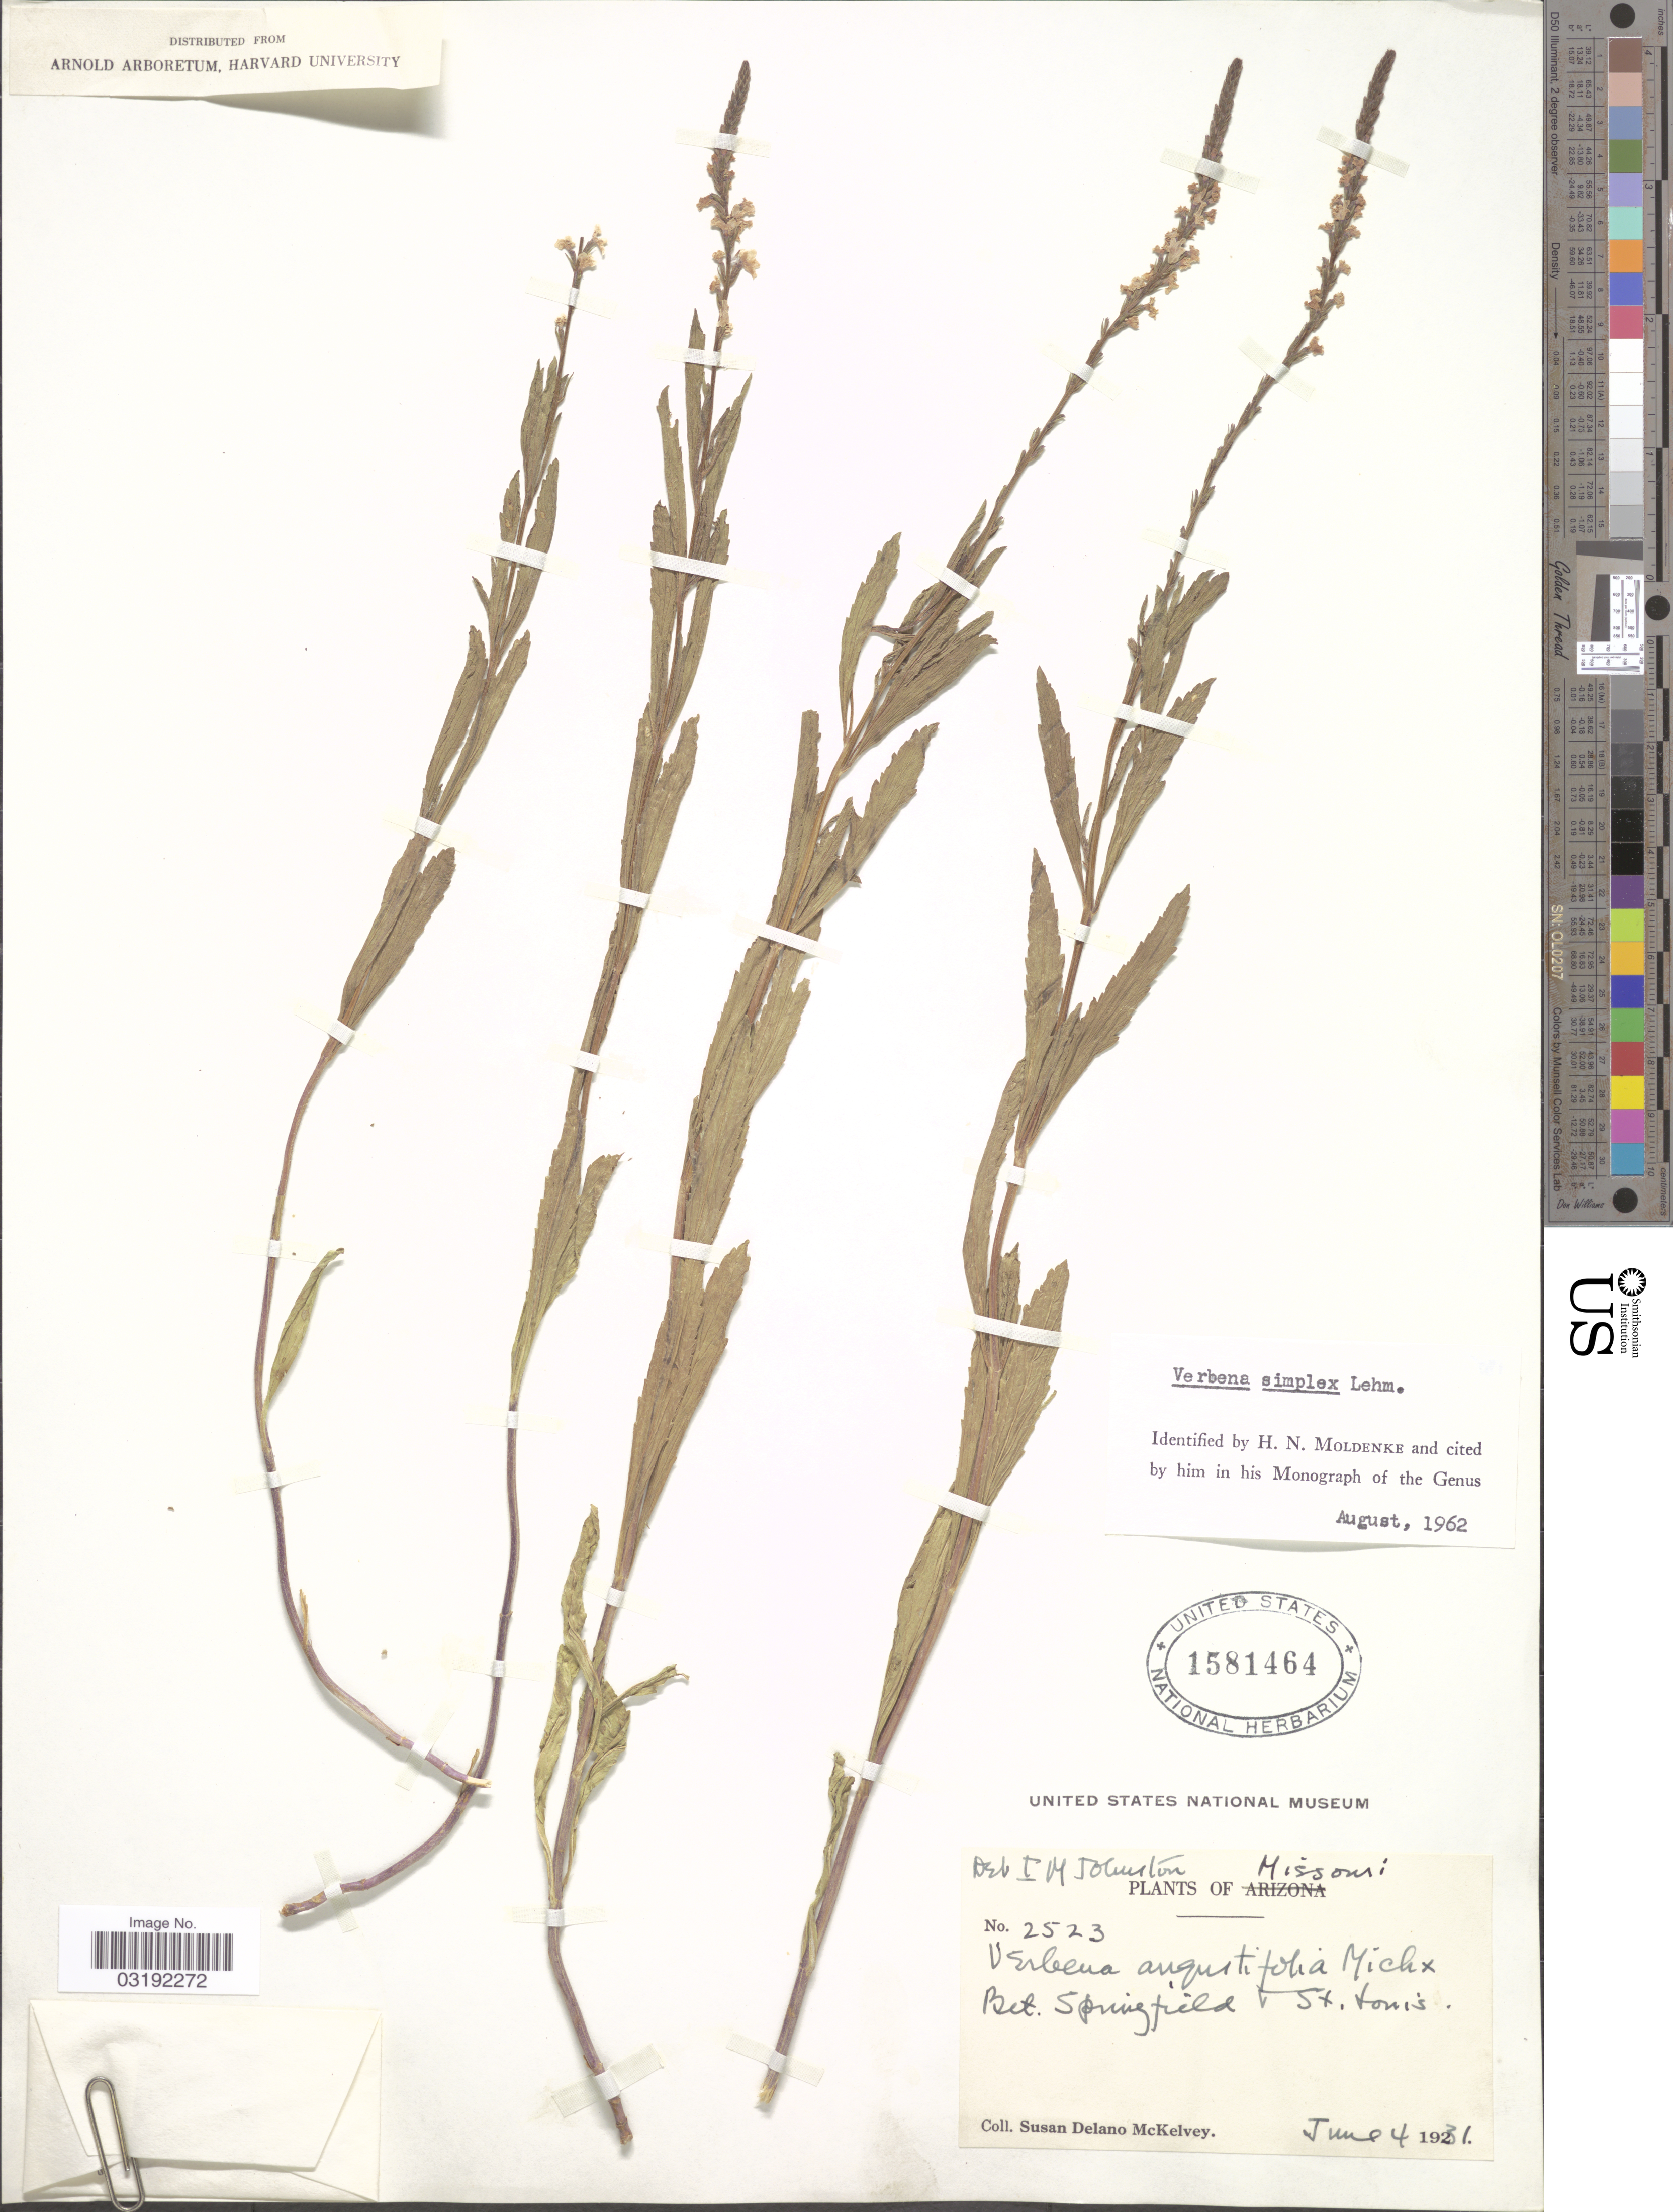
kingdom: Plantae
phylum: Tracheophyta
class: Magnoliopsida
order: Lamiales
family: Verbenaceae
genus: Verbena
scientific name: Verbena simplex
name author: F. Lehm.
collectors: S. A. McKelvey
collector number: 2523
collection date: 1931-06-04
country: United States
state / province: Missouri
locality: Bet. Springfield + St. Louis.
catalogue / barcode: US 1581464